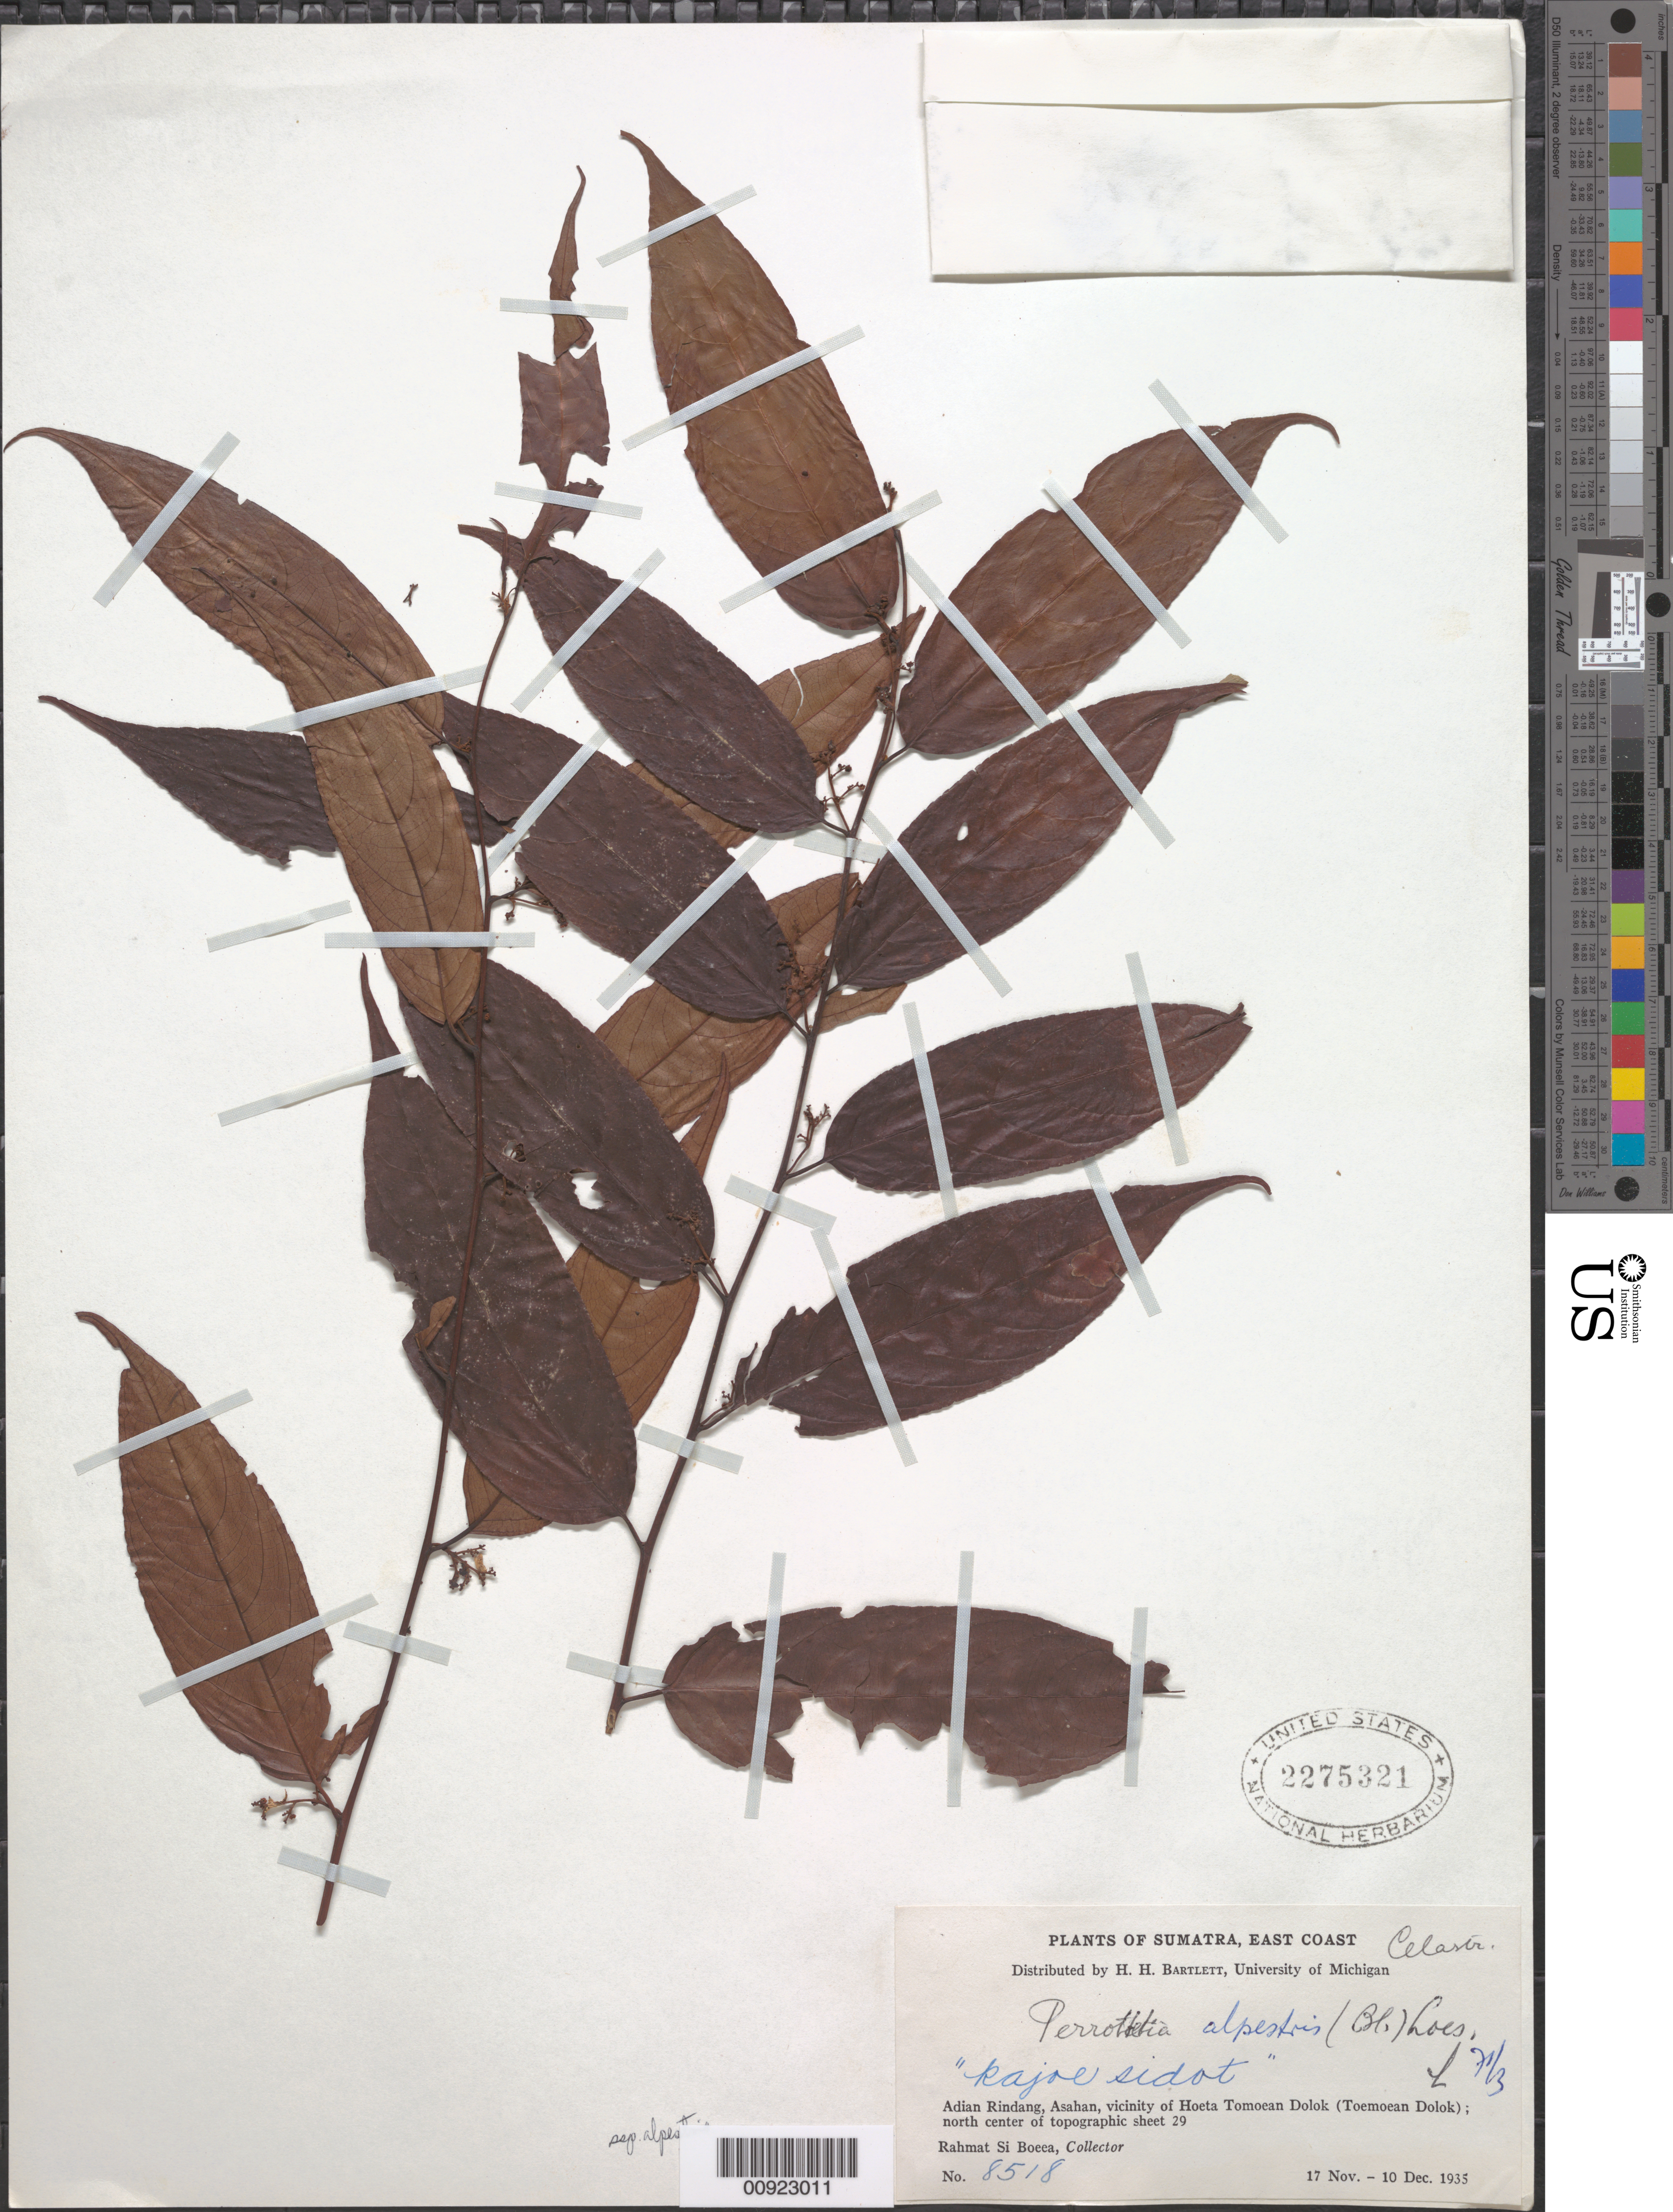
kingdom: Plantae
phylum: Tracheophyta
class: Magnoliopsida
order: Huerteales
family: Dipentodontaceae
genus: Perrottetia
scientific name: Perrottetia alpestris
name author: (Blume) Loes.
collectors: Rahmat Si Boeea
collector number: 8518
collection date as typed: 17 Nov 1935 to 10 Dec 1935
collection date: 1935-11-17/1935-12-10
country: Indonesia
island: Sumatra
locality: East coast; Adian Rindang, Asahan, vicinity of Hoeta Tomoean Dolok (Toemoean Dolok)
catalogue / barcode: US 2275321